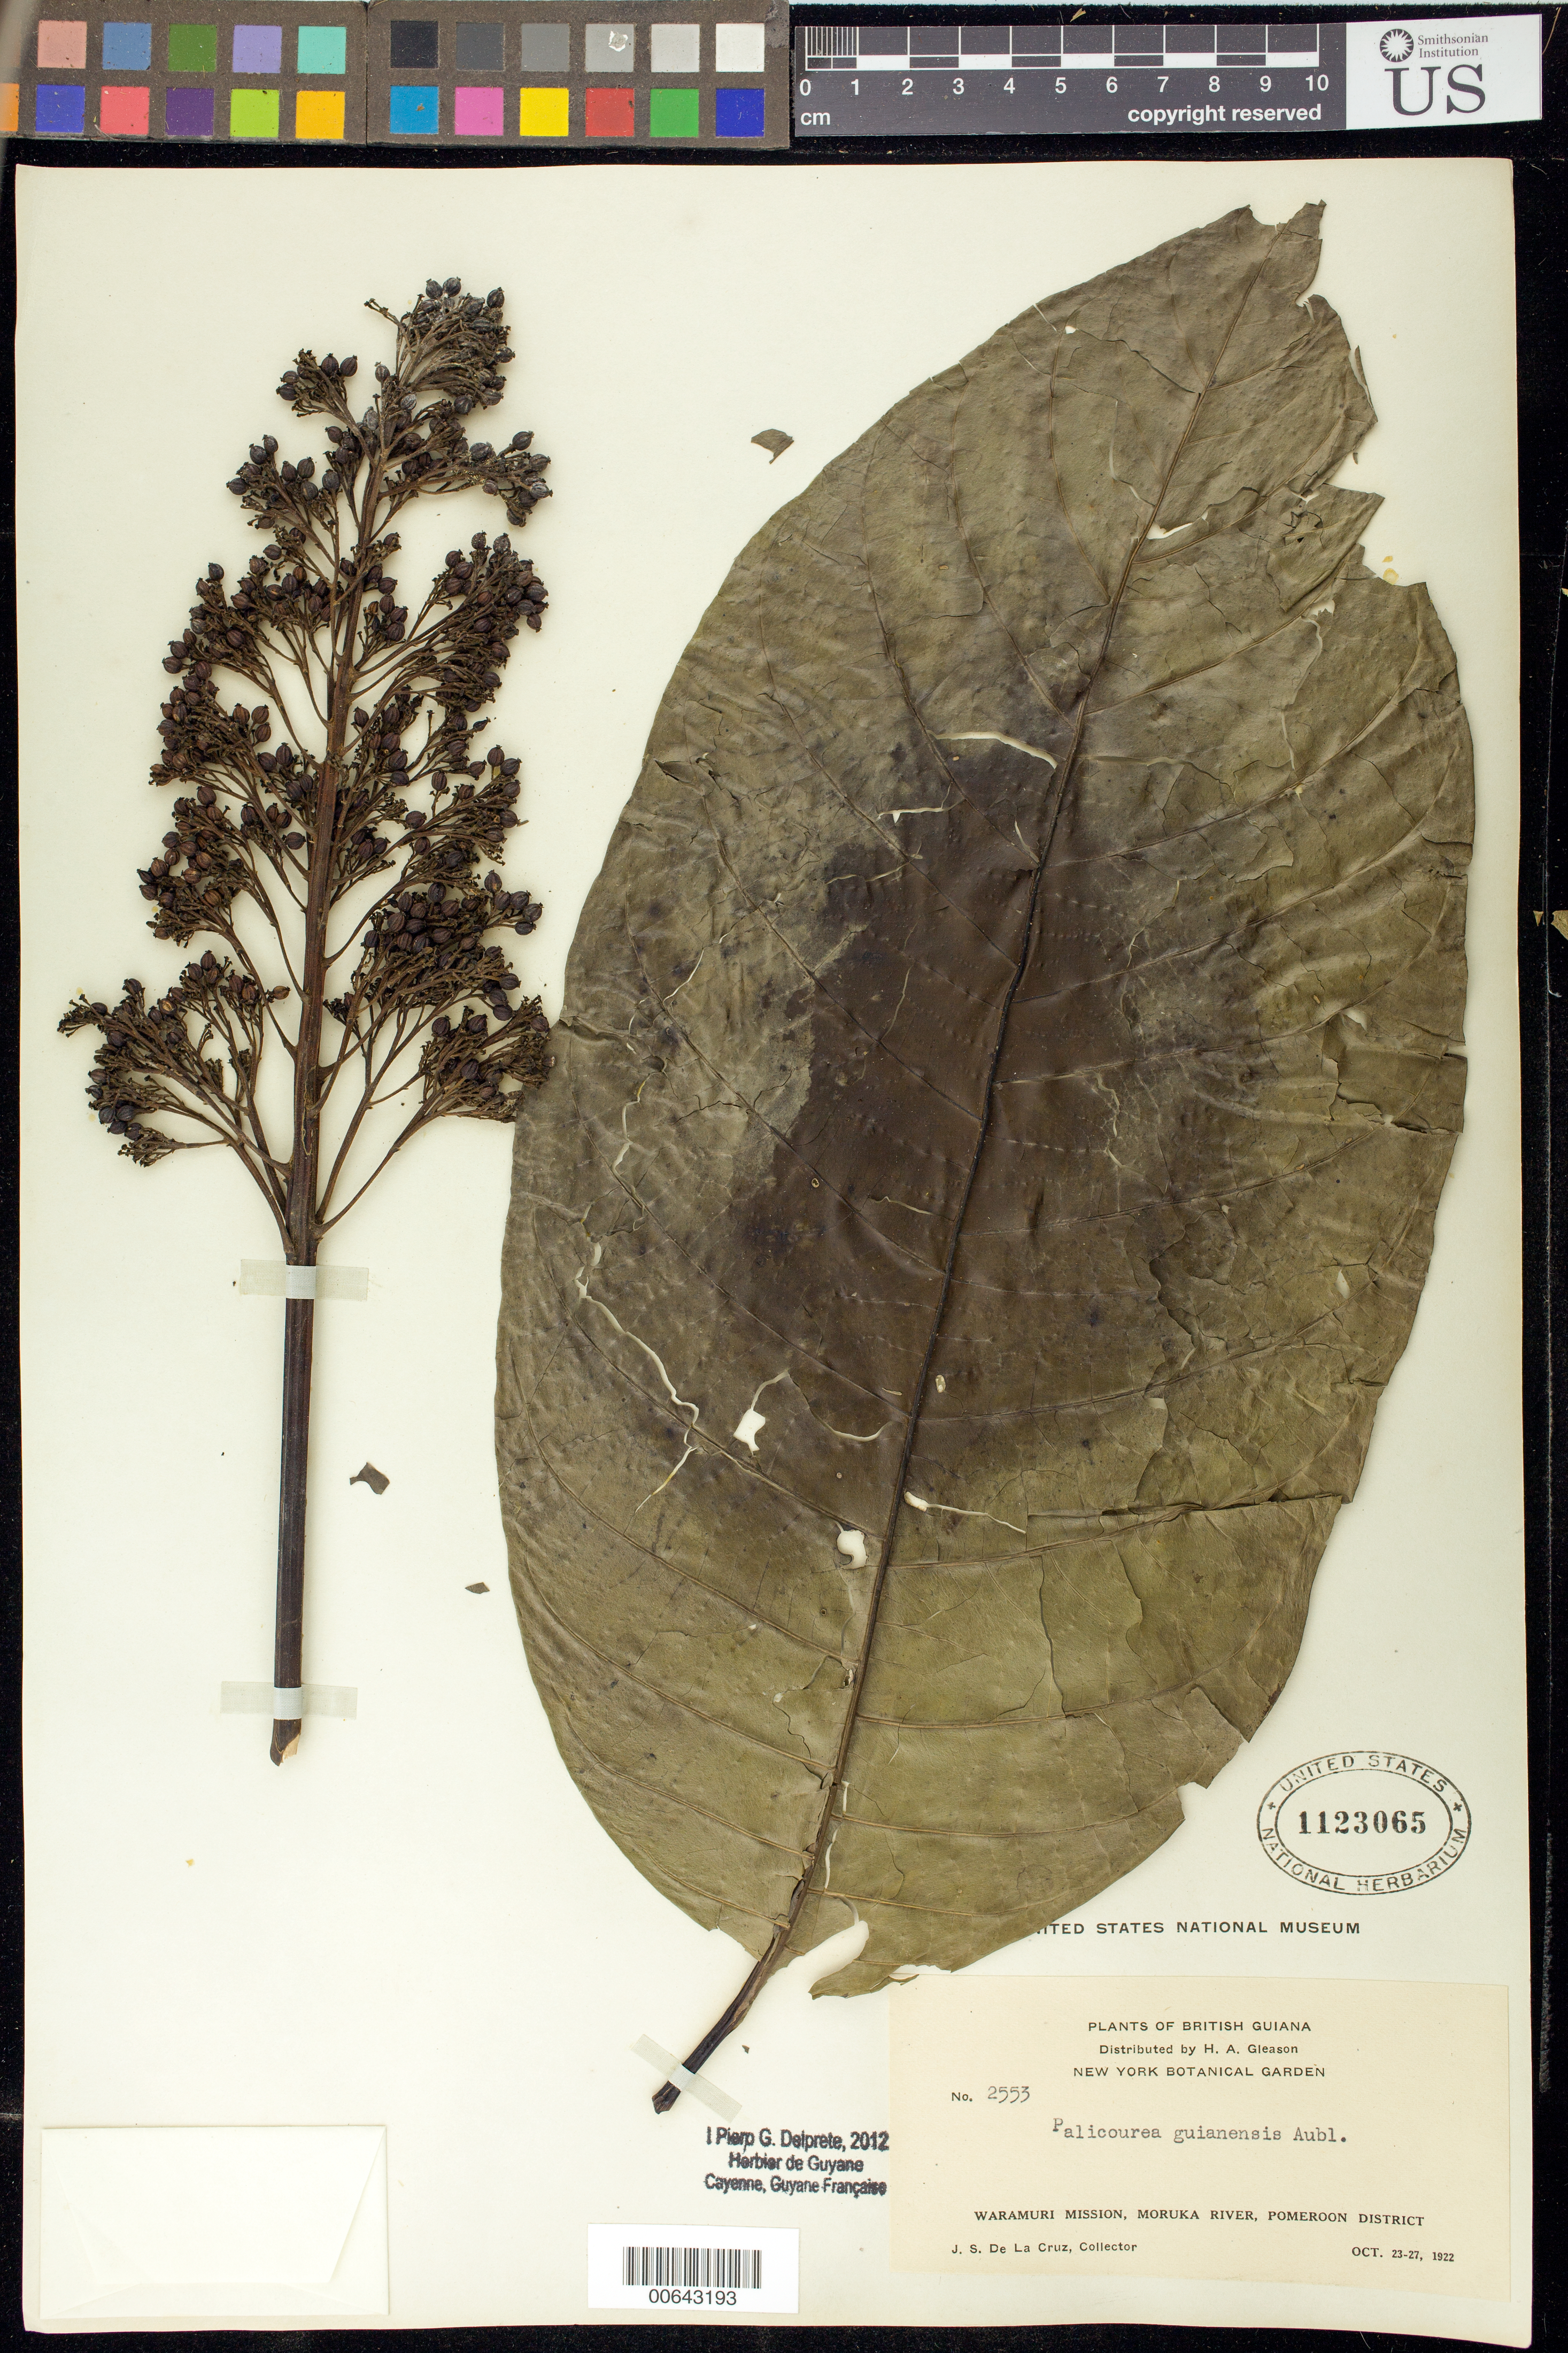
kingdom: Plantae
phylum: Tracheophyta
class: Magnoliopsida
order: Gentianales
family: Rubiaceae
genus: Palicourea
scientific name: Palicourea guianensis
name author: Aubl.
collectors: J. S. de la Cruz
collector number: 2553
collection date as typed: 23-Oct-22 to 27-Oct-22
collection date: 1922-10-23/1922-10-27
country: Guyana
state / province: Pomeroon-Supenaam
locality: Waramuri Mission, Moruka R., Pomeroon Dist.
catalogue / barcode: US 1123065